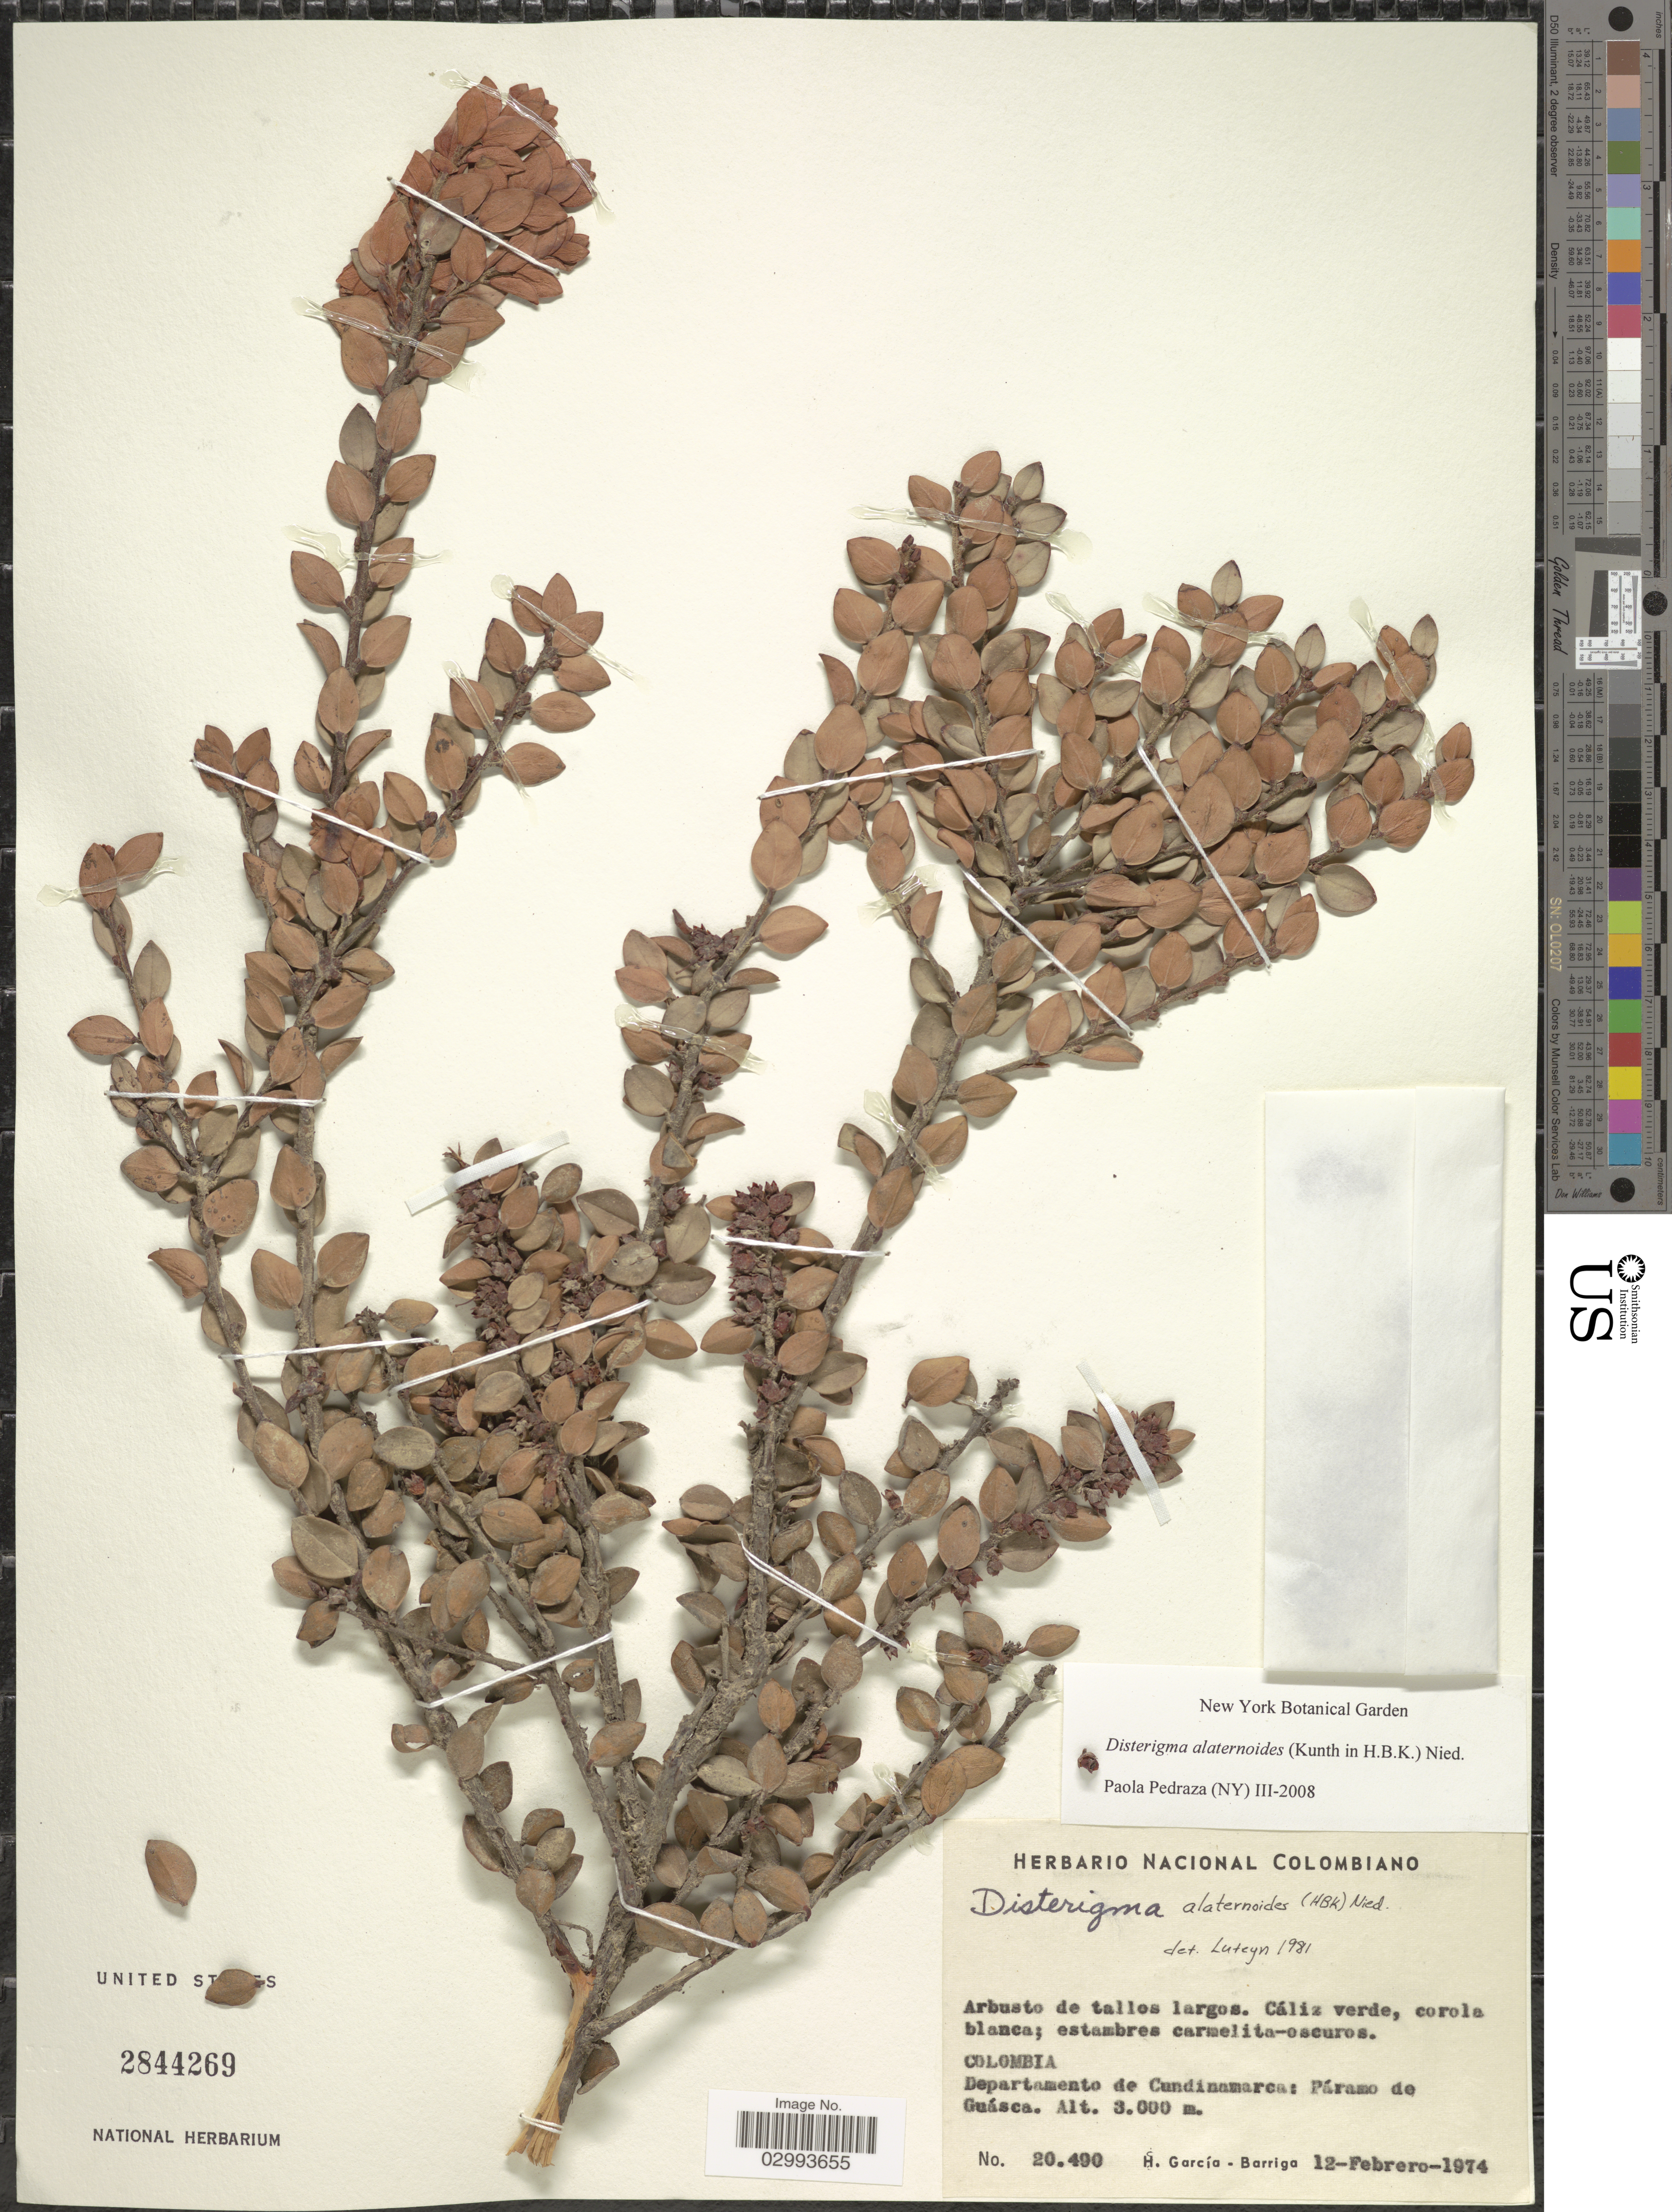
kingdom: Plantae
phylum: Tracheophyta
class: Magnoliopsida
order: Ericales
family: Ericaceae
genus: Disterigma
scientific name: Disterigma alaternoides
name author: (Kunth) Nied.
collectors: H. García Barriga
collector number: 20490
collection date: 1974-02-12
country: Colombia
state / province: Cundinamarca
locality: Departamento de Cundinamarca: Páramo de Guásca.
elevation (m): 3000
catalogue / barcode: US 2844269